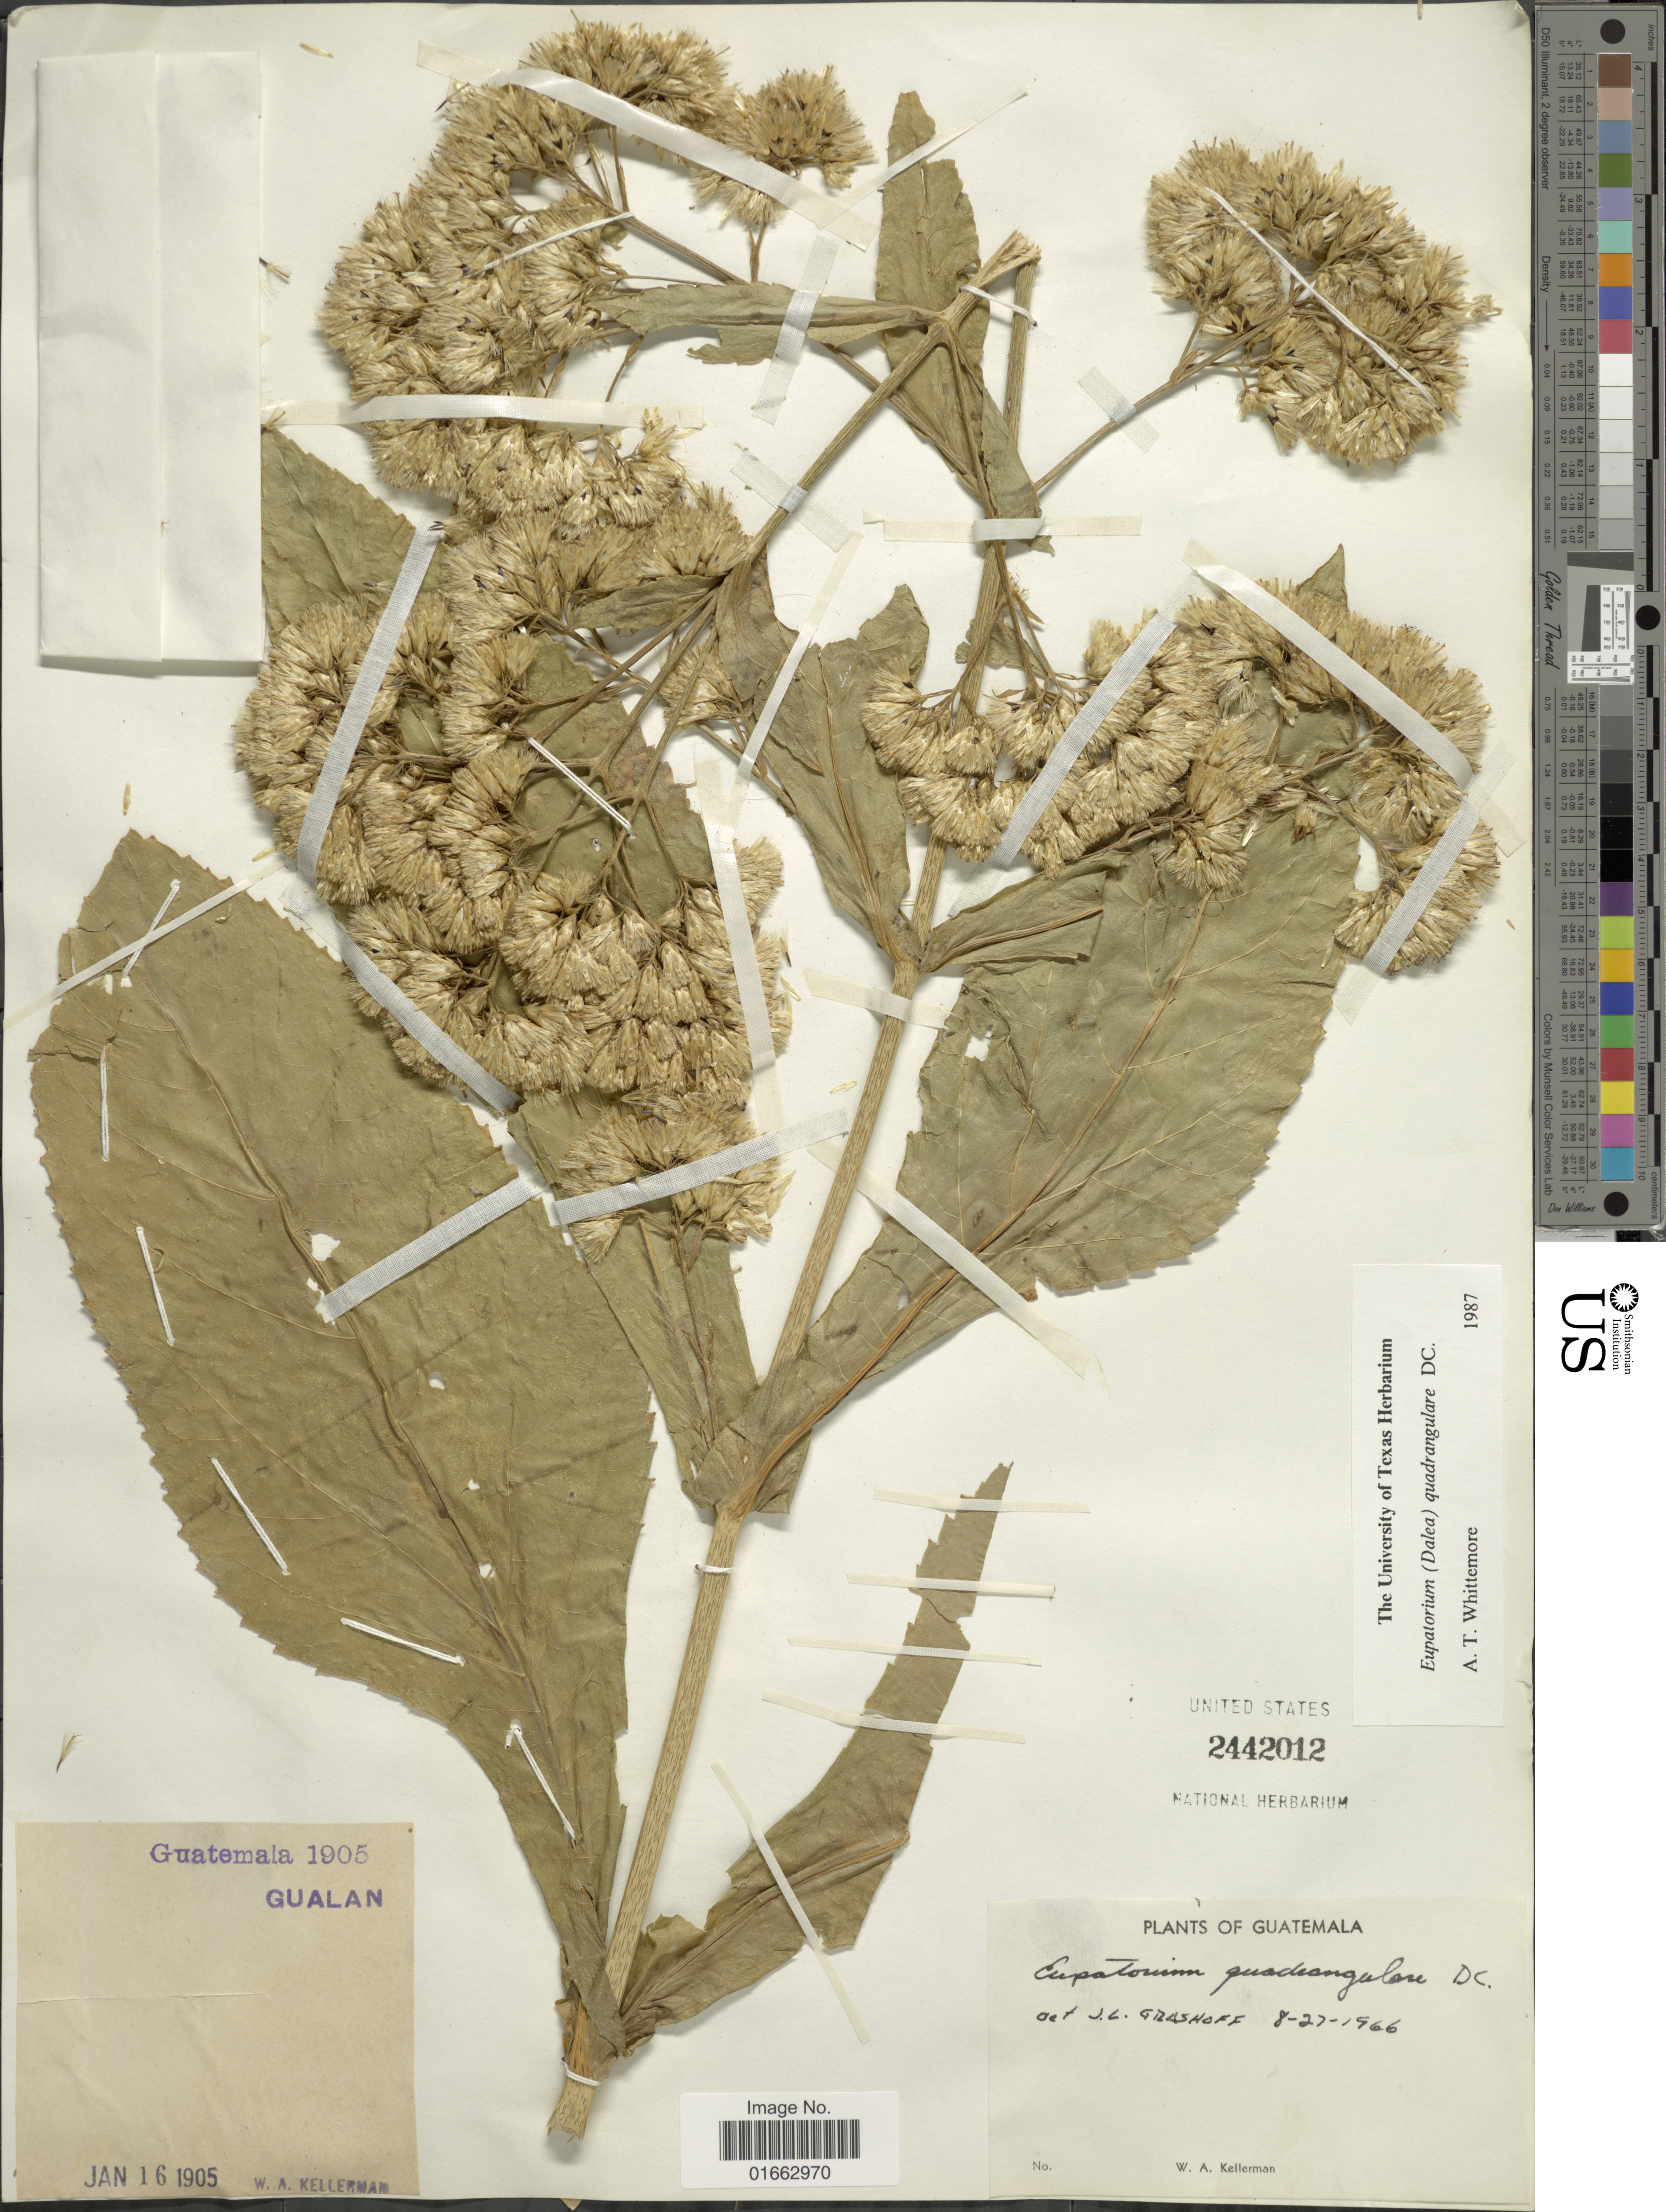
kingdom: Plantae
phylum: Tracheophyta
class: Magnoliopsida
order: Asterales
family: Asteraceae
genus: Critonia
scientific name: Critonia quadrangularis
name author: (DC.) R.M. King & H. Rob.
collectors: W. Kellerman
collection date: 1905-01-16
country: Guatemala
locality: Gualan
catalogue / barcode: US 2442012